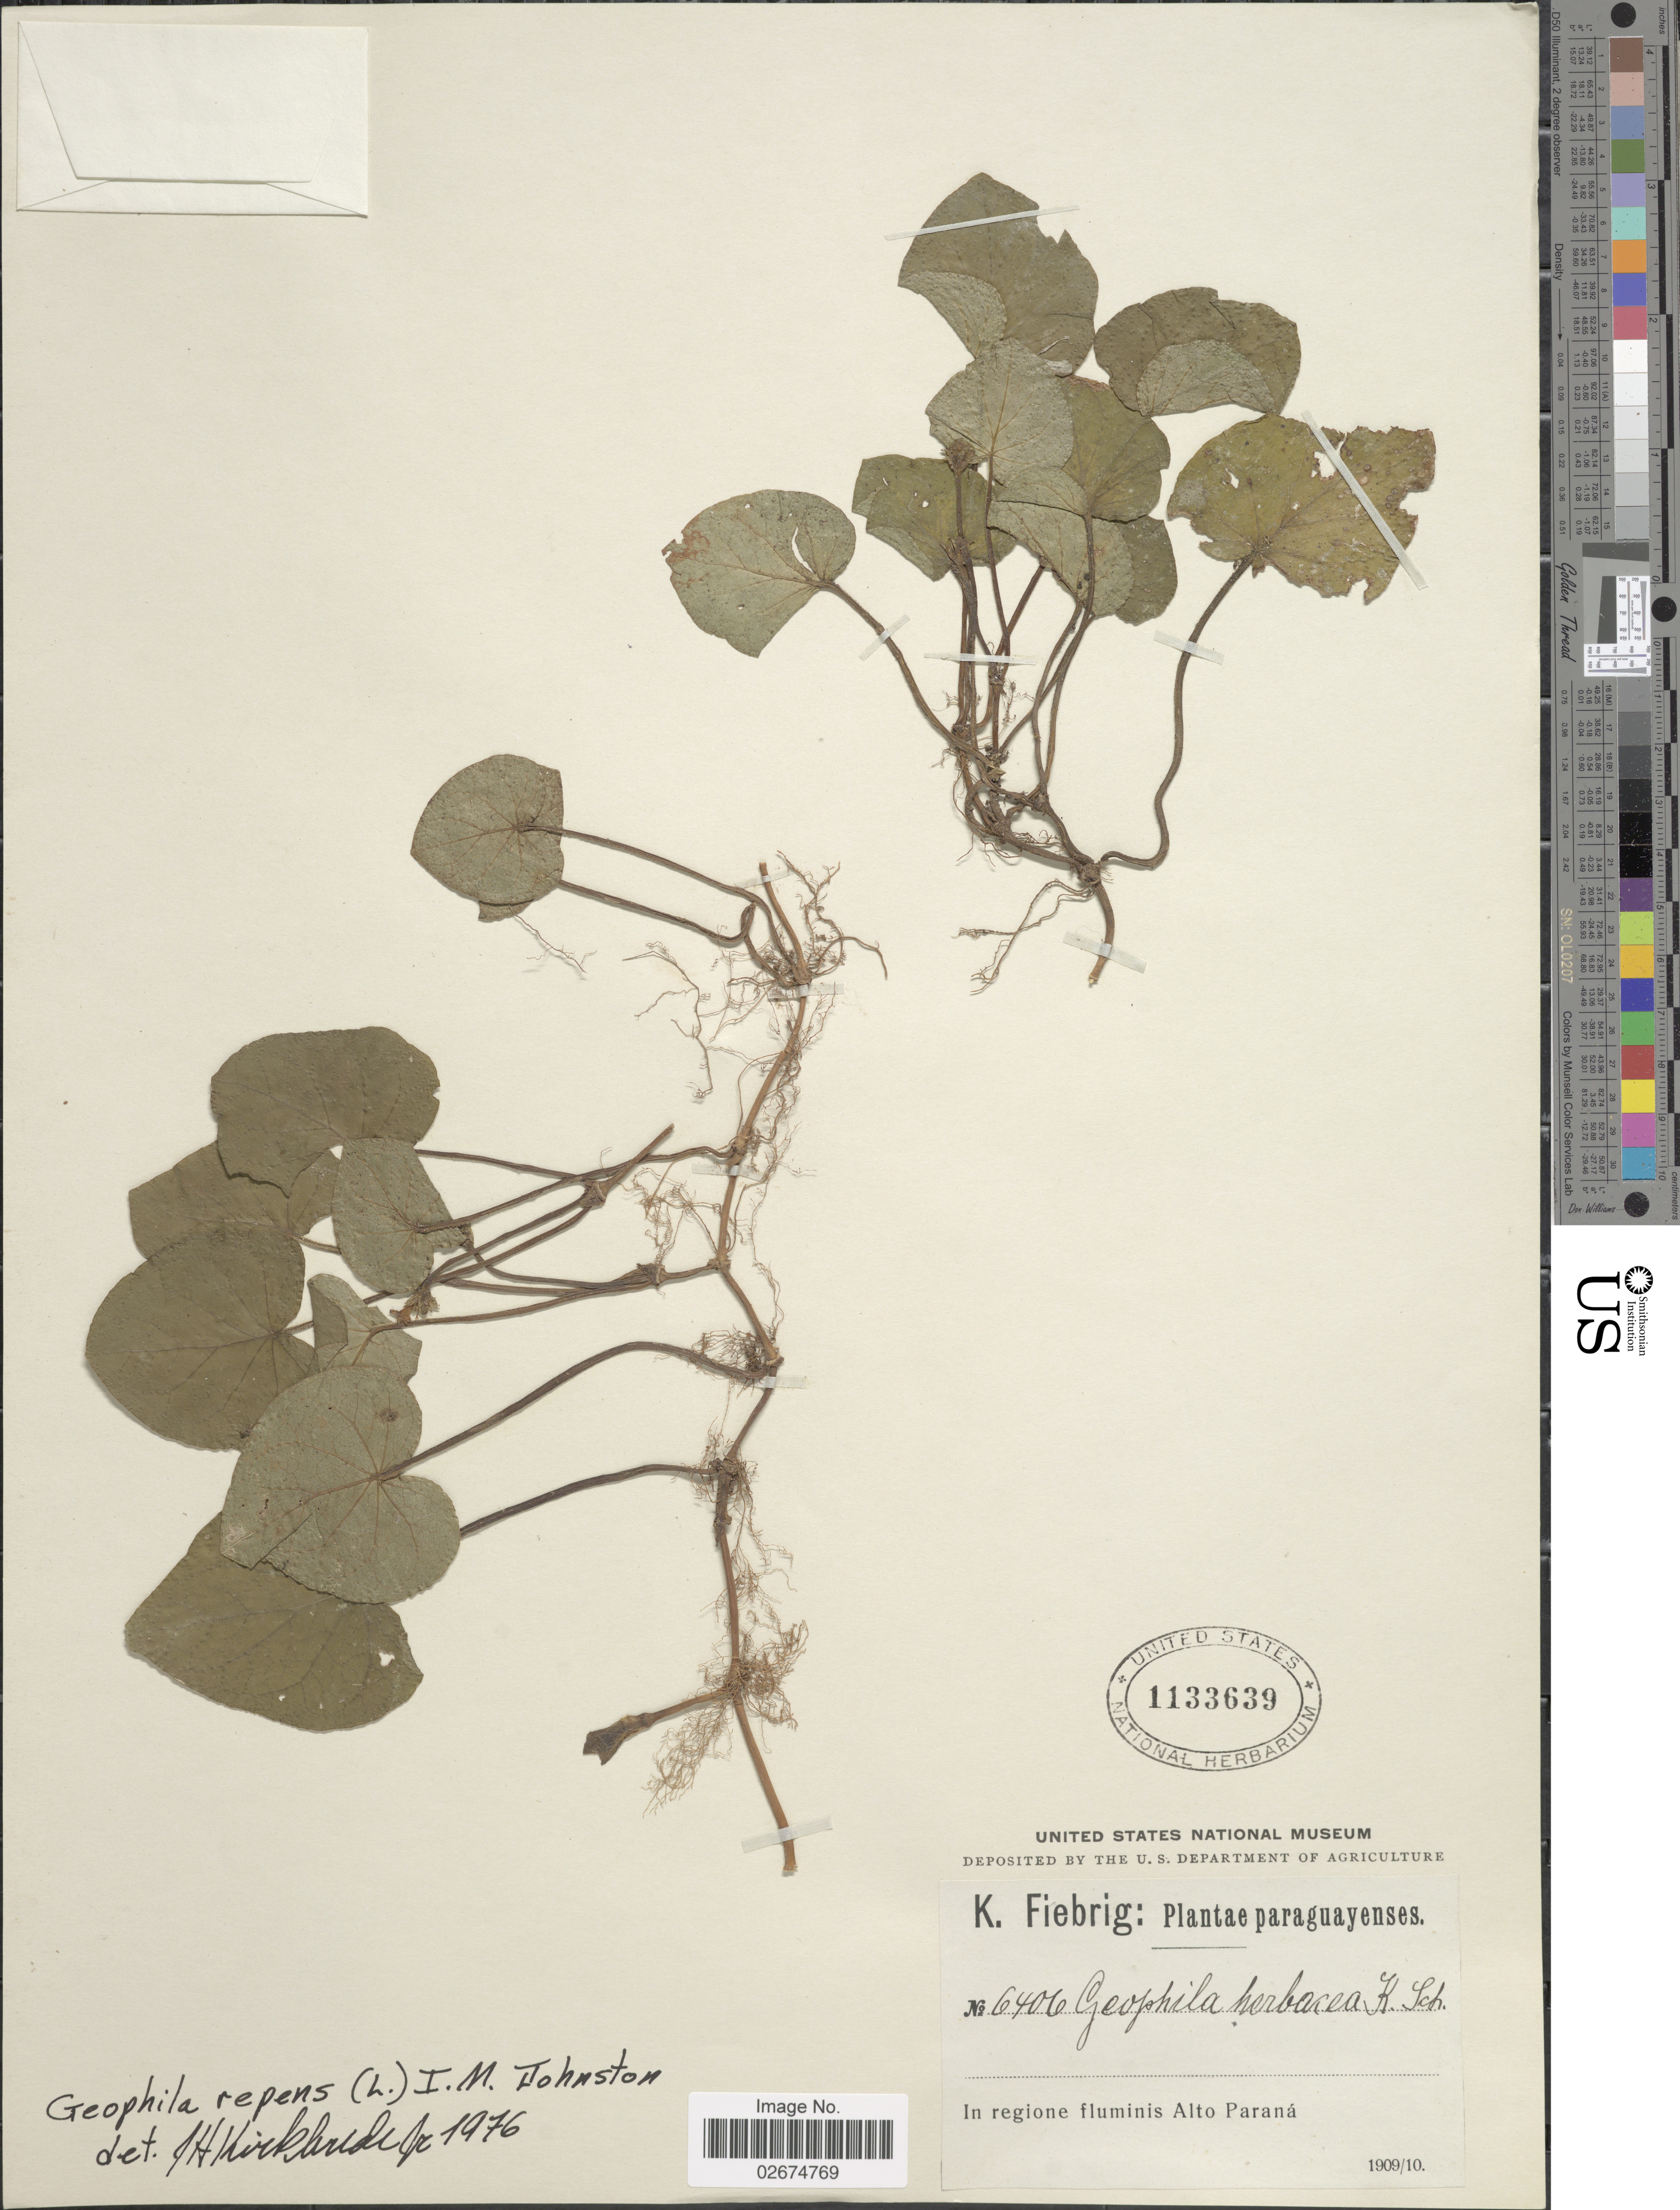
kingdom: Plantae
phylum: Tracheophyta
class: Magnoliopsida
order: Gentianales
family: Rubiaceae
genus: Carinta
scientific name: Carinta repens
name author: (L.) L.B. Sm. & Downs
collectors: K. Fiebrig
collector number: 6406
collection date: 1909/1910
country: Paraguay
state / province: Alto Parana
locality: In regione fluminis Alto Parana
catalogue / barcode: US 1133639